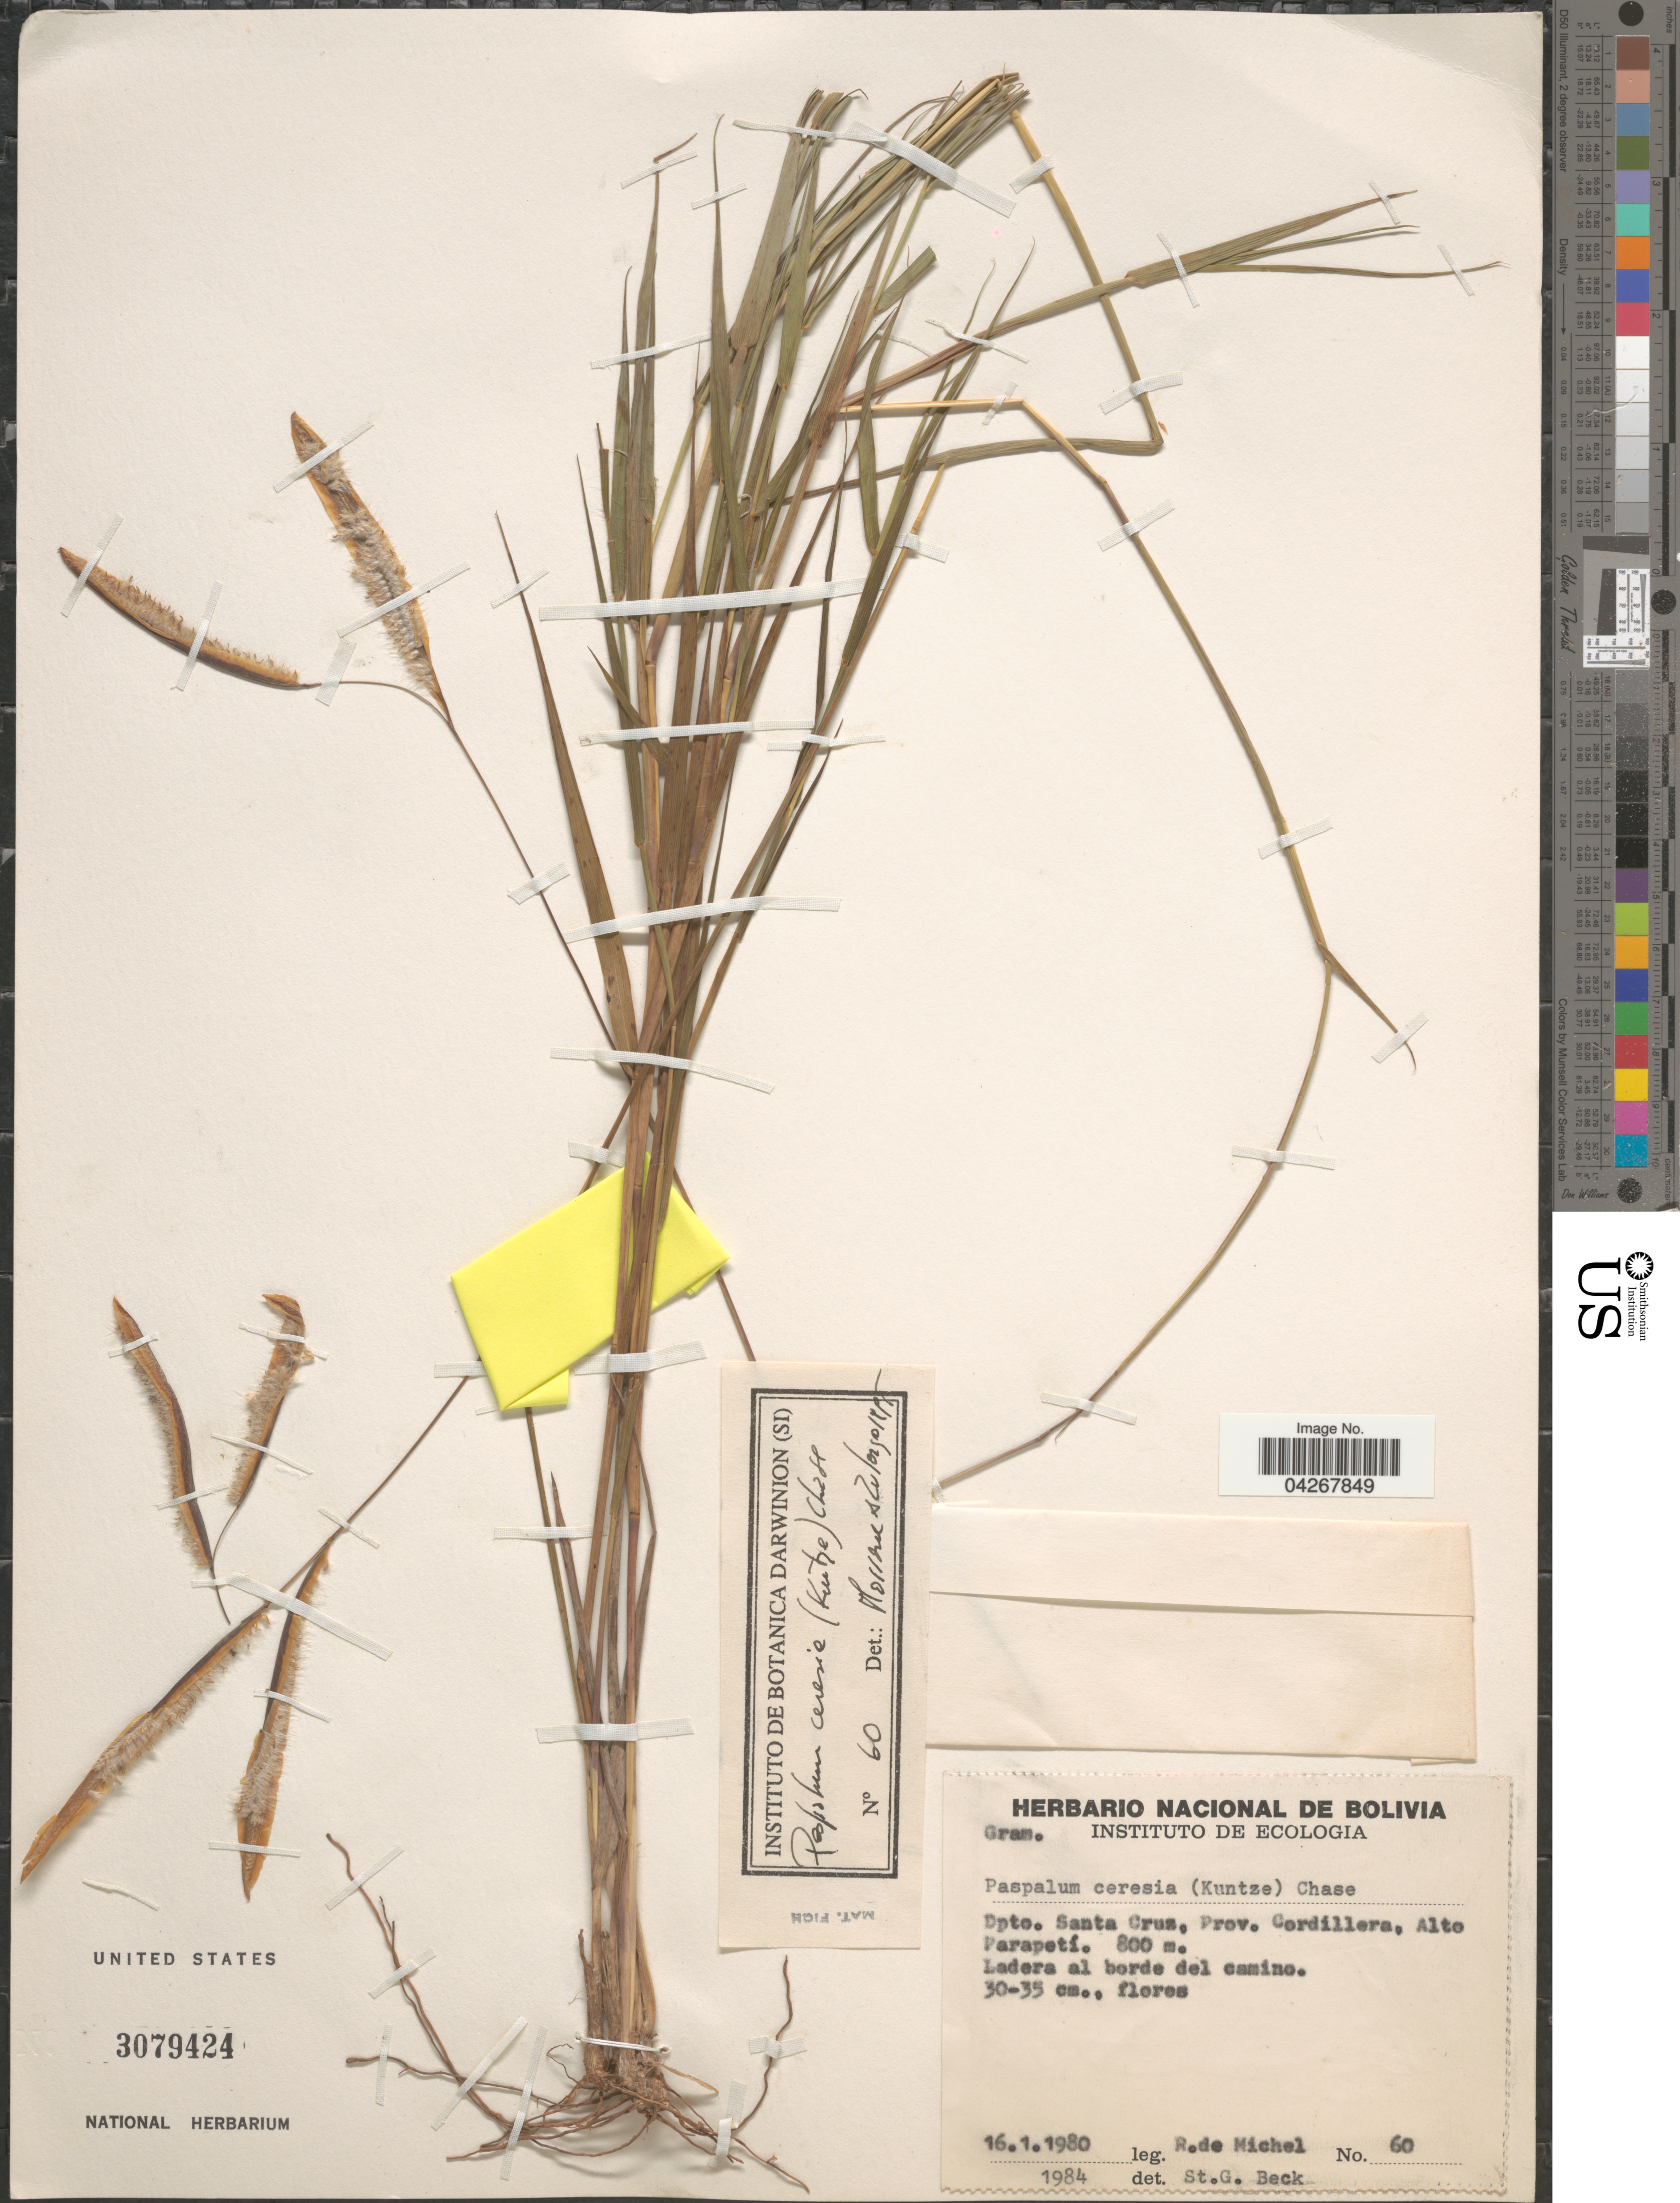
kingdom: Plantae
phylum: Tracheophyta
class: Liliopsida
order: Poales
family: Poaceae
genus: Paspalum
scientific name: Paspalum ceresia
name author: (Kuntze) Chase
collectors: d. Michel R.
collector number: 60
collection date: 1980-01-16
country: Bolivia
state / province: Santa Cruz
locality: Dpto. Santa Cruz, Prov. Cordillera, Alto Parapetí.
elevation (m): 800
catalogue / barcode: US 3079424